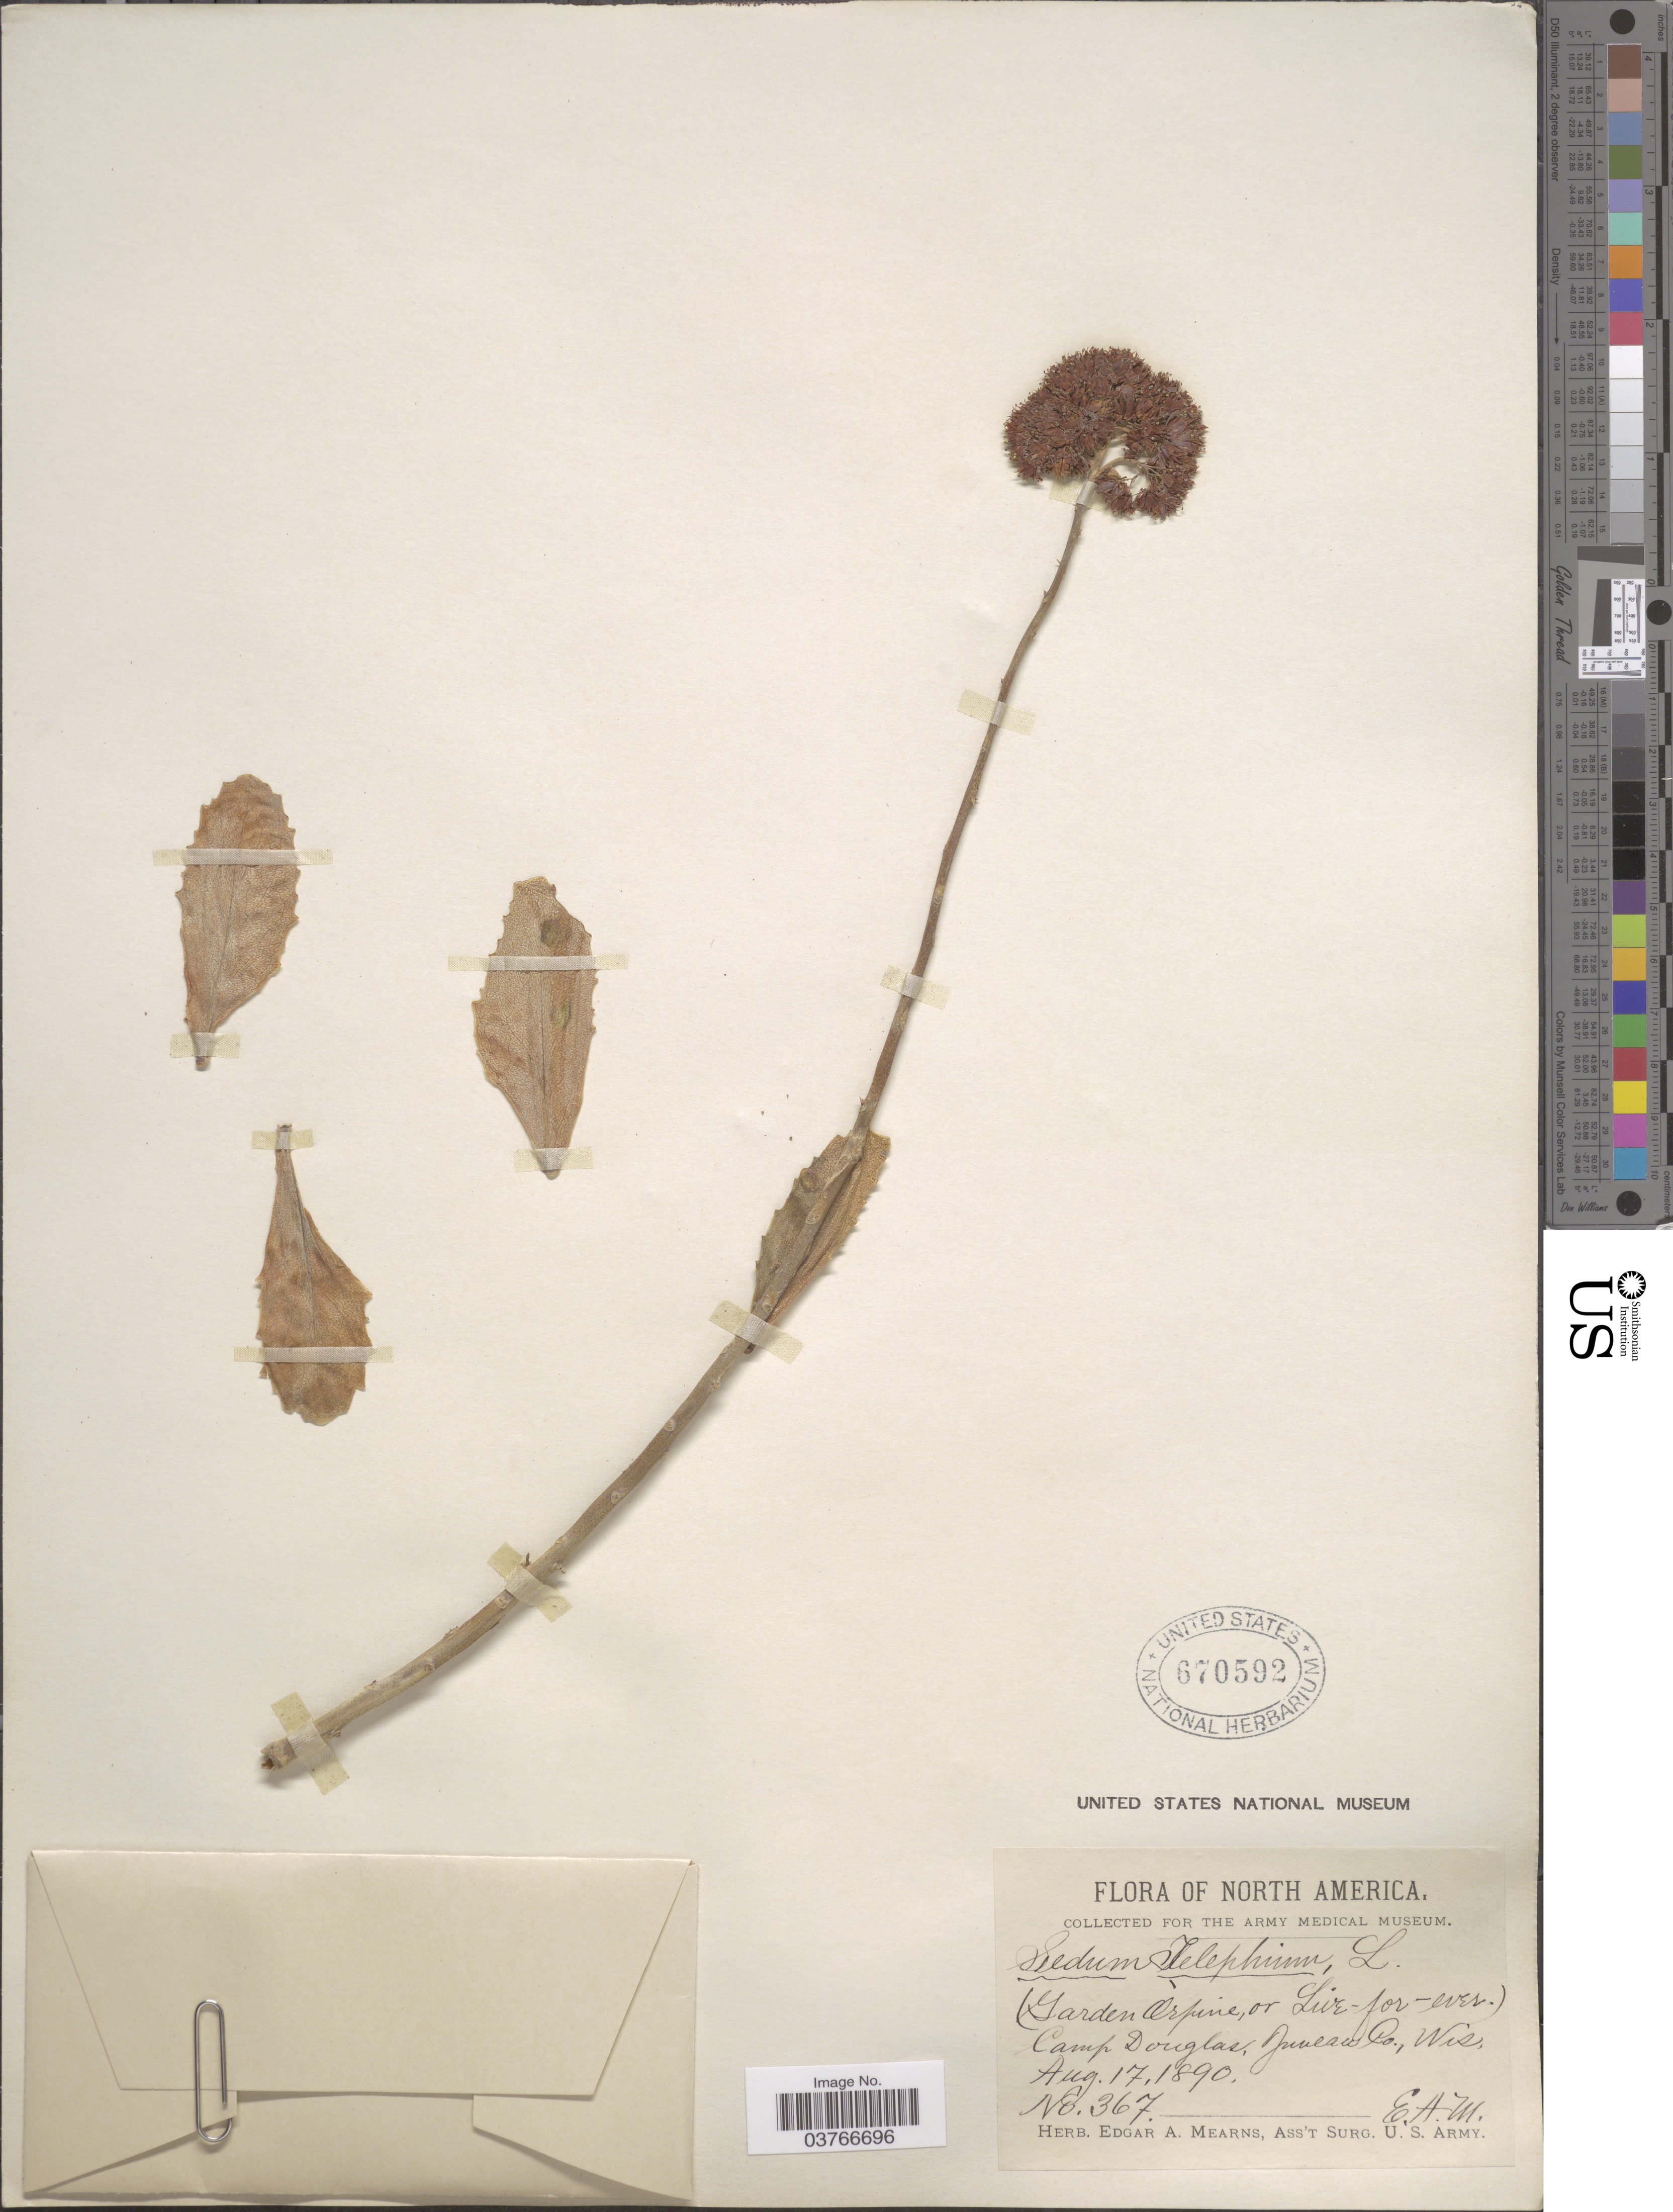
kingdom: Plantae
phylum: Tracheophyta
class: Magnoliopsida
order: Saxifragales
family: Crassulaceae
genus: Hylotelephium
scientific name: Hylotelephium telephium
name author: (L.) H. Ohba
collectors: E. A. Mearns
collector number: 367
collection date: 1890-08-17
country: United States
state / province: Wisconsin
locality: Camp Douglas, Juneau Co.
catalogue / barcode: US 670592